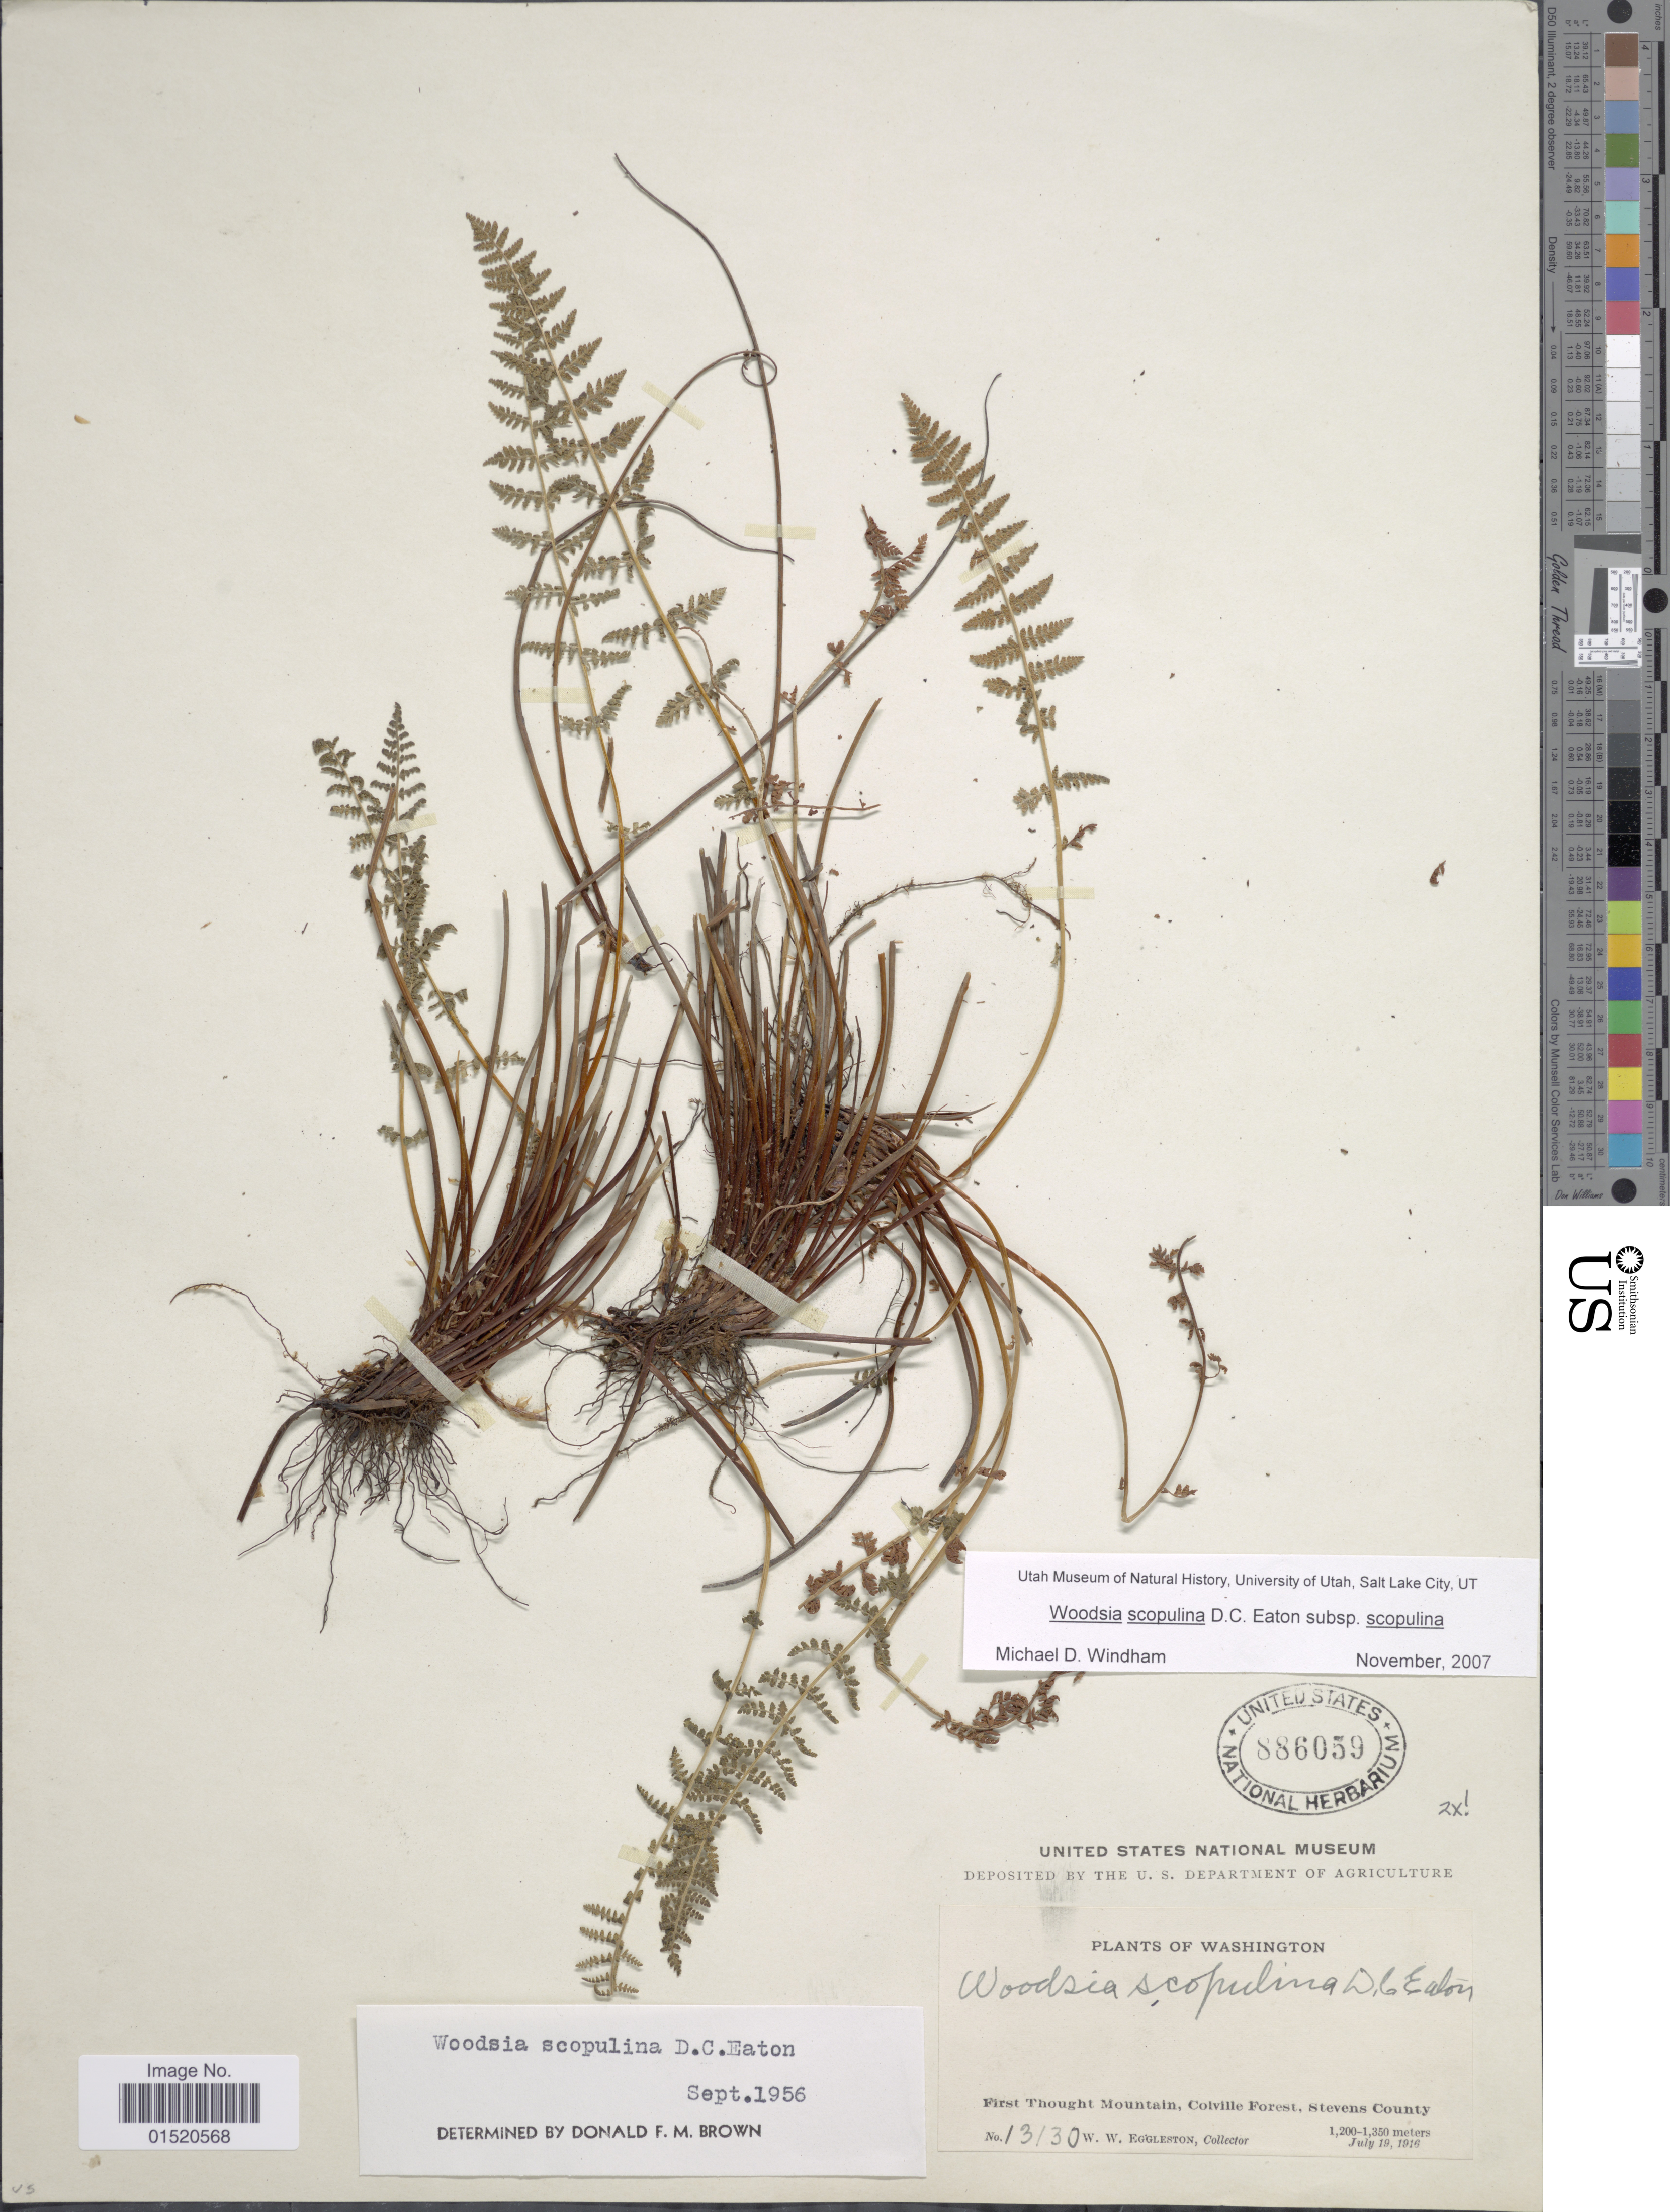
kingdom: Plantae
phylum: Tracheophyta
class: Polypodiopsida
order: Polypodiales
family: Woodsiaceae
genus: Woodsia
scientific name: Woodsia scopulina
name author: D.C. Eaton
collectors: W. W. Eggleston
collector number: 13130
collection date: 1916-07-19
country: United States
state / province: Washington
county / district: Stevens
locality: First Thought Mountain, Colville Forest, Stevens County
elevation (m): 1200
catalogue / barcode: US 886059